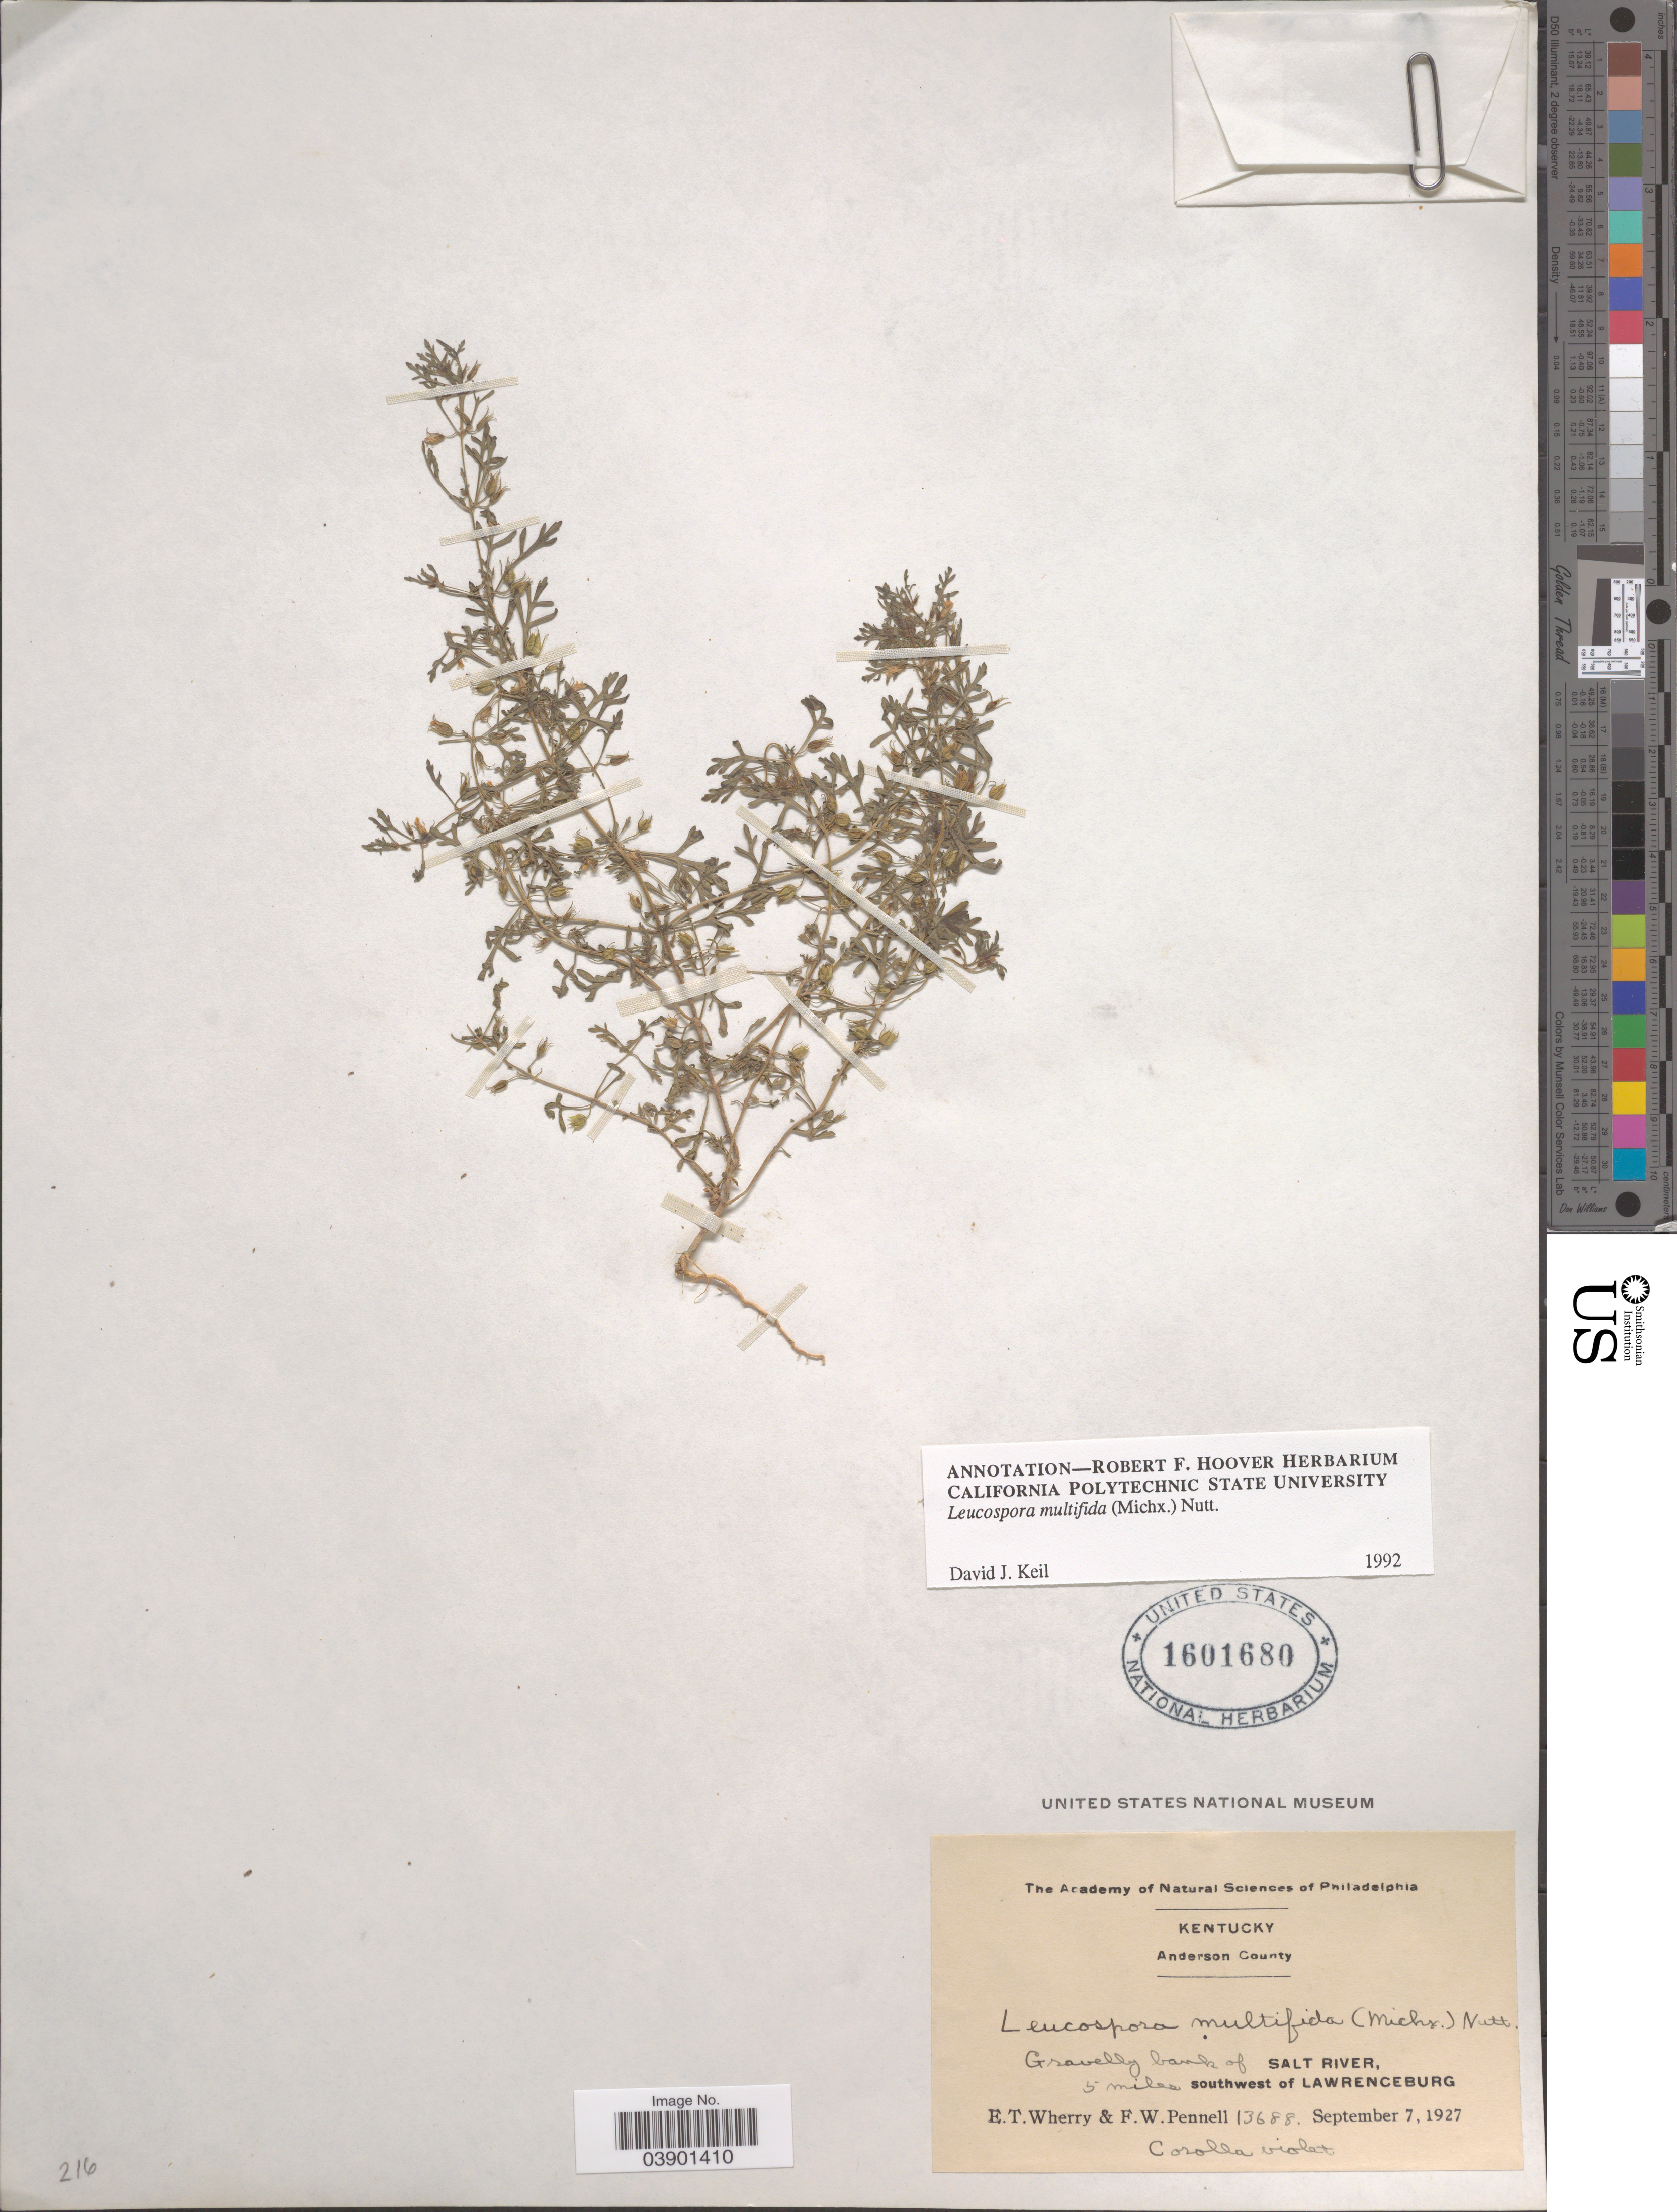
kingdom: Plantae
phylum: Tracheophyta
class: Magnoliopsida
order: Lamiales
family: Plantaginaceae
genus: Leucospora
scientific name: Leucospora multifida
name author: (Michx.) Nutt.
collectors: E. T. Wherry & F. W. Pennell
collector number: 13688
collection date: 1927-09-07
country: United States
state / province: Kentucky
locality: Anderson County. Gravelly bank of Salt River, 5 miles southwest of Lawrenceburg.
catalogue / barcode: US 1601680